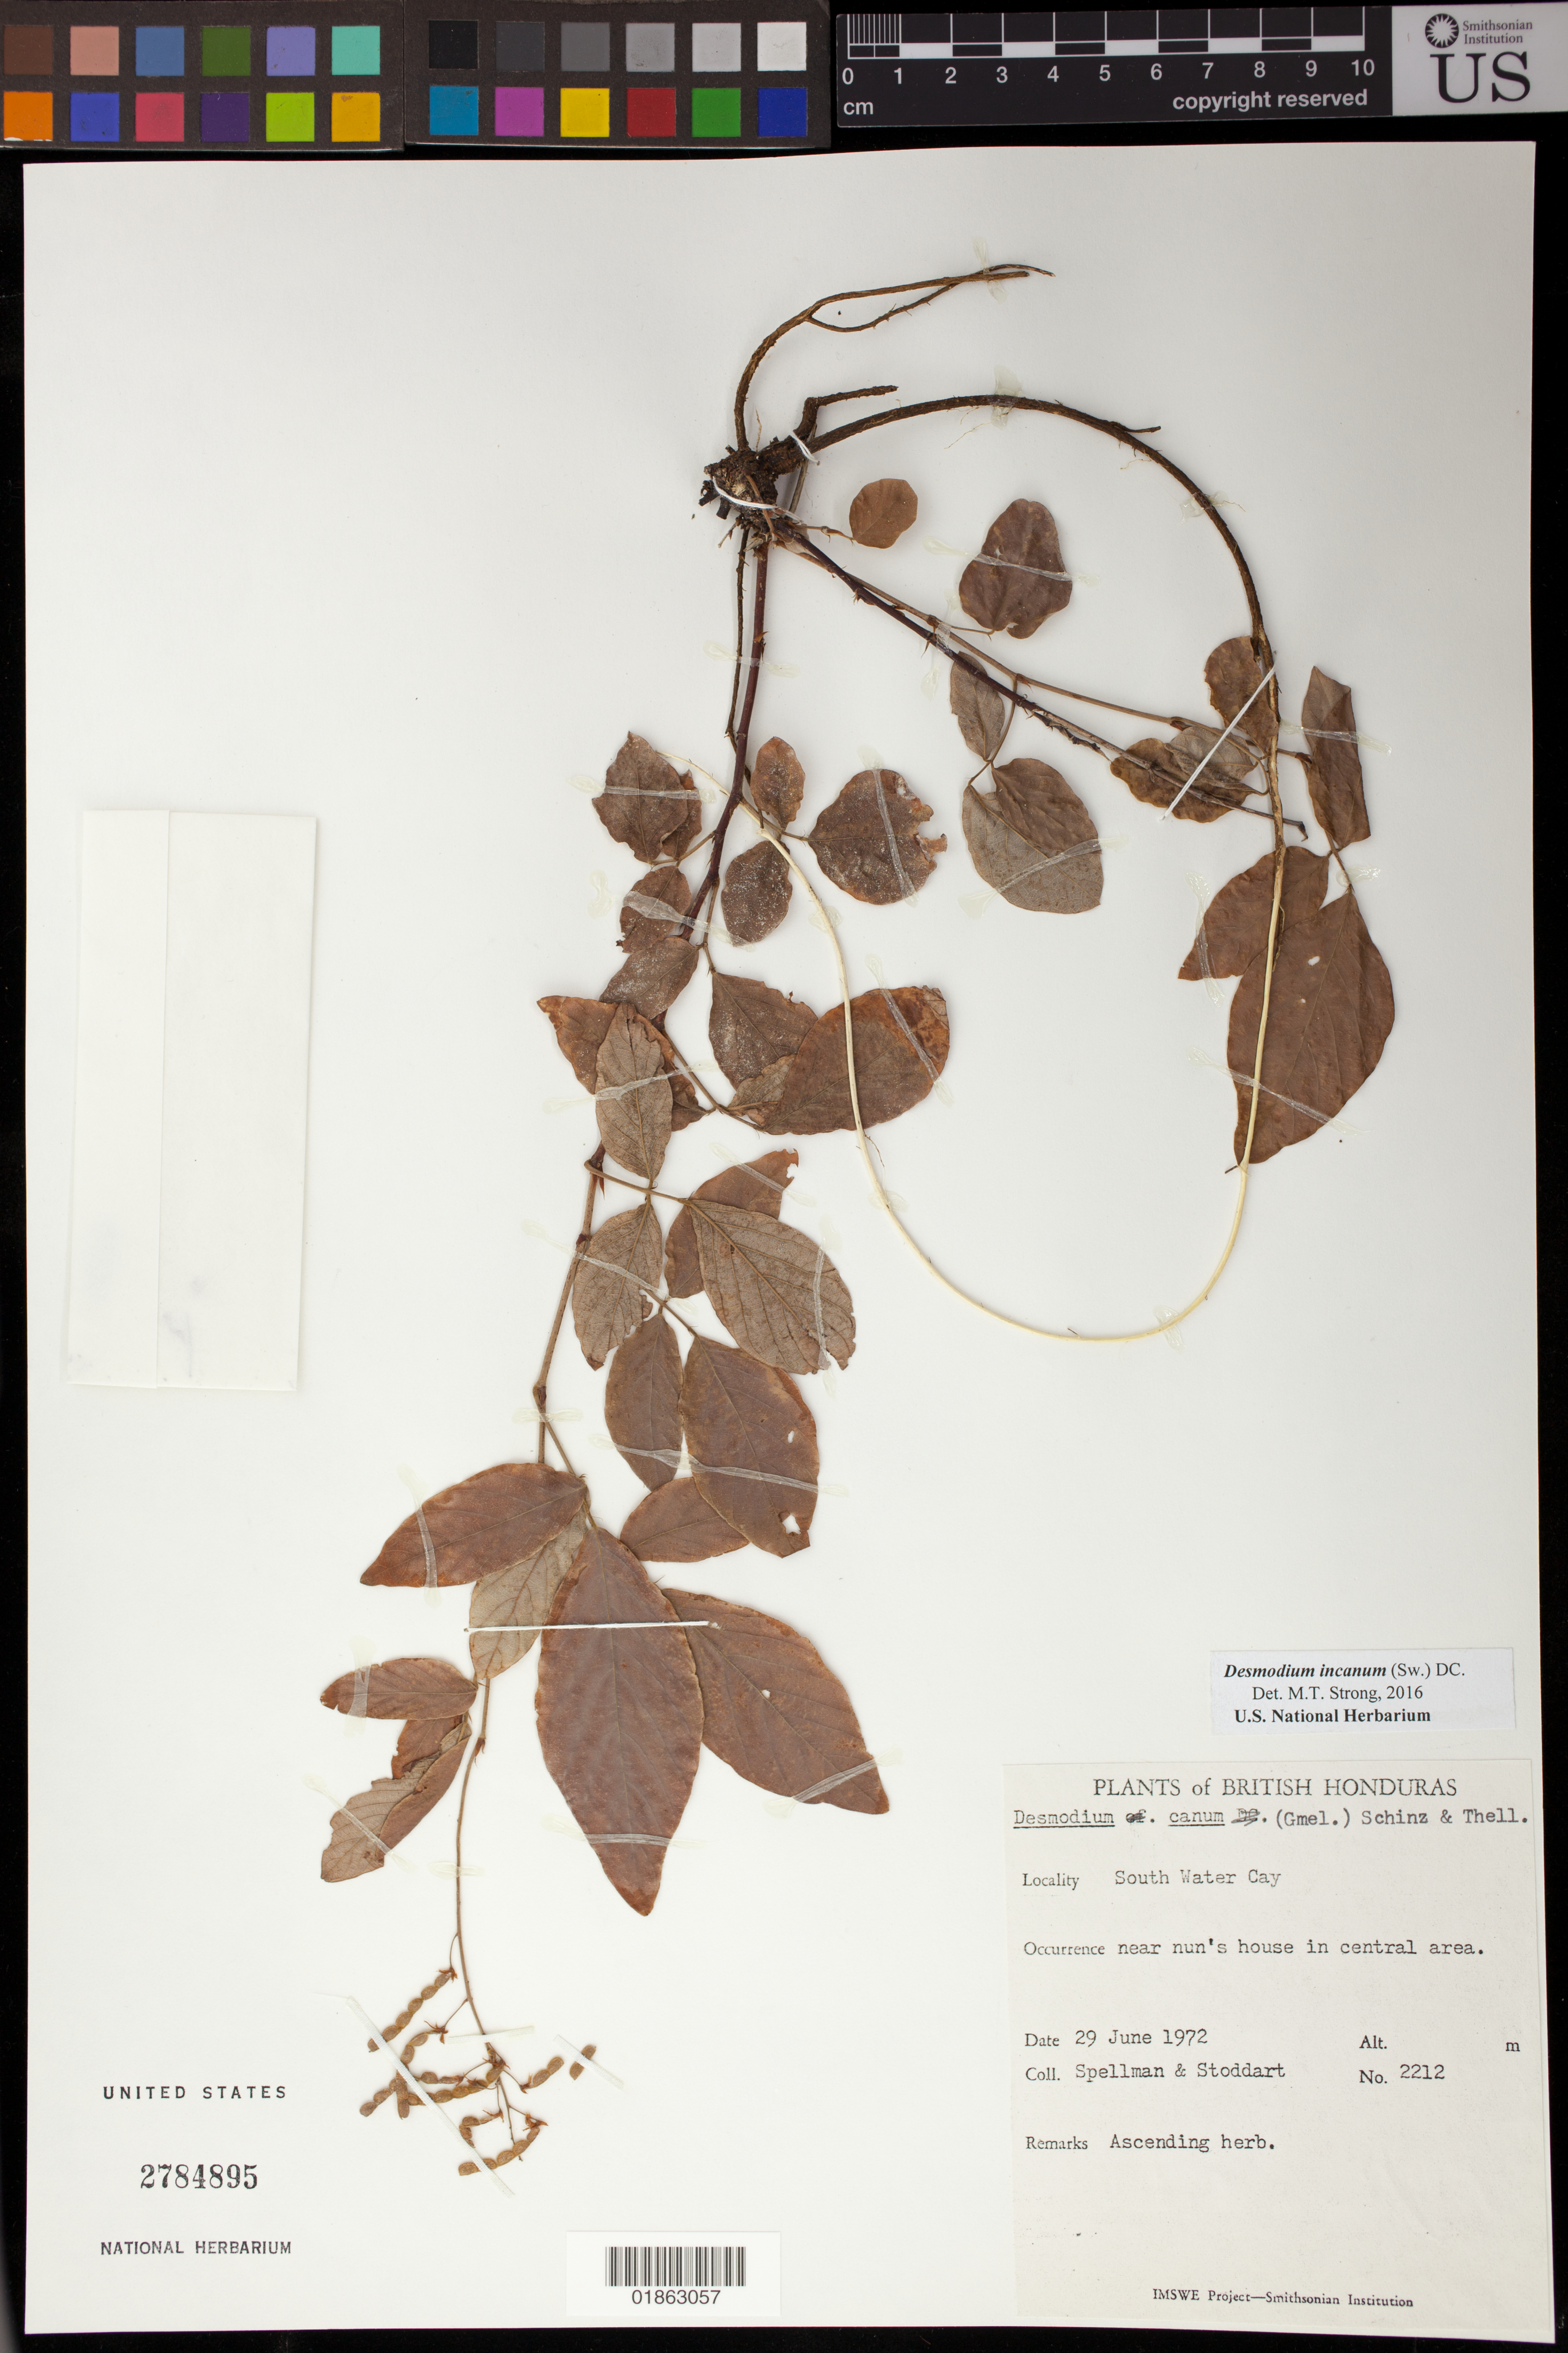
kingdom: Plantae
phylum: Tracheophyta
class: Magnoliopsida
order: Fabales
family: Fabaceae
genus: Desmodium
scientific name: Desmodium incanum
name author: (Sw.) DC.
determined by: Strong, Mark T., (BOT), Smithsonian Institution - National Museum of Natural History (UNITED STATES)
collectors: D. R. Stoddart & D. L. Spellman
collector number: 2212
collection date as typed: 29 Jun 1972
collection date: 1972-06-29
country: Belize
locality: South Water Cay, near nun's house in central area.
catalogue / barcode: US 2784895